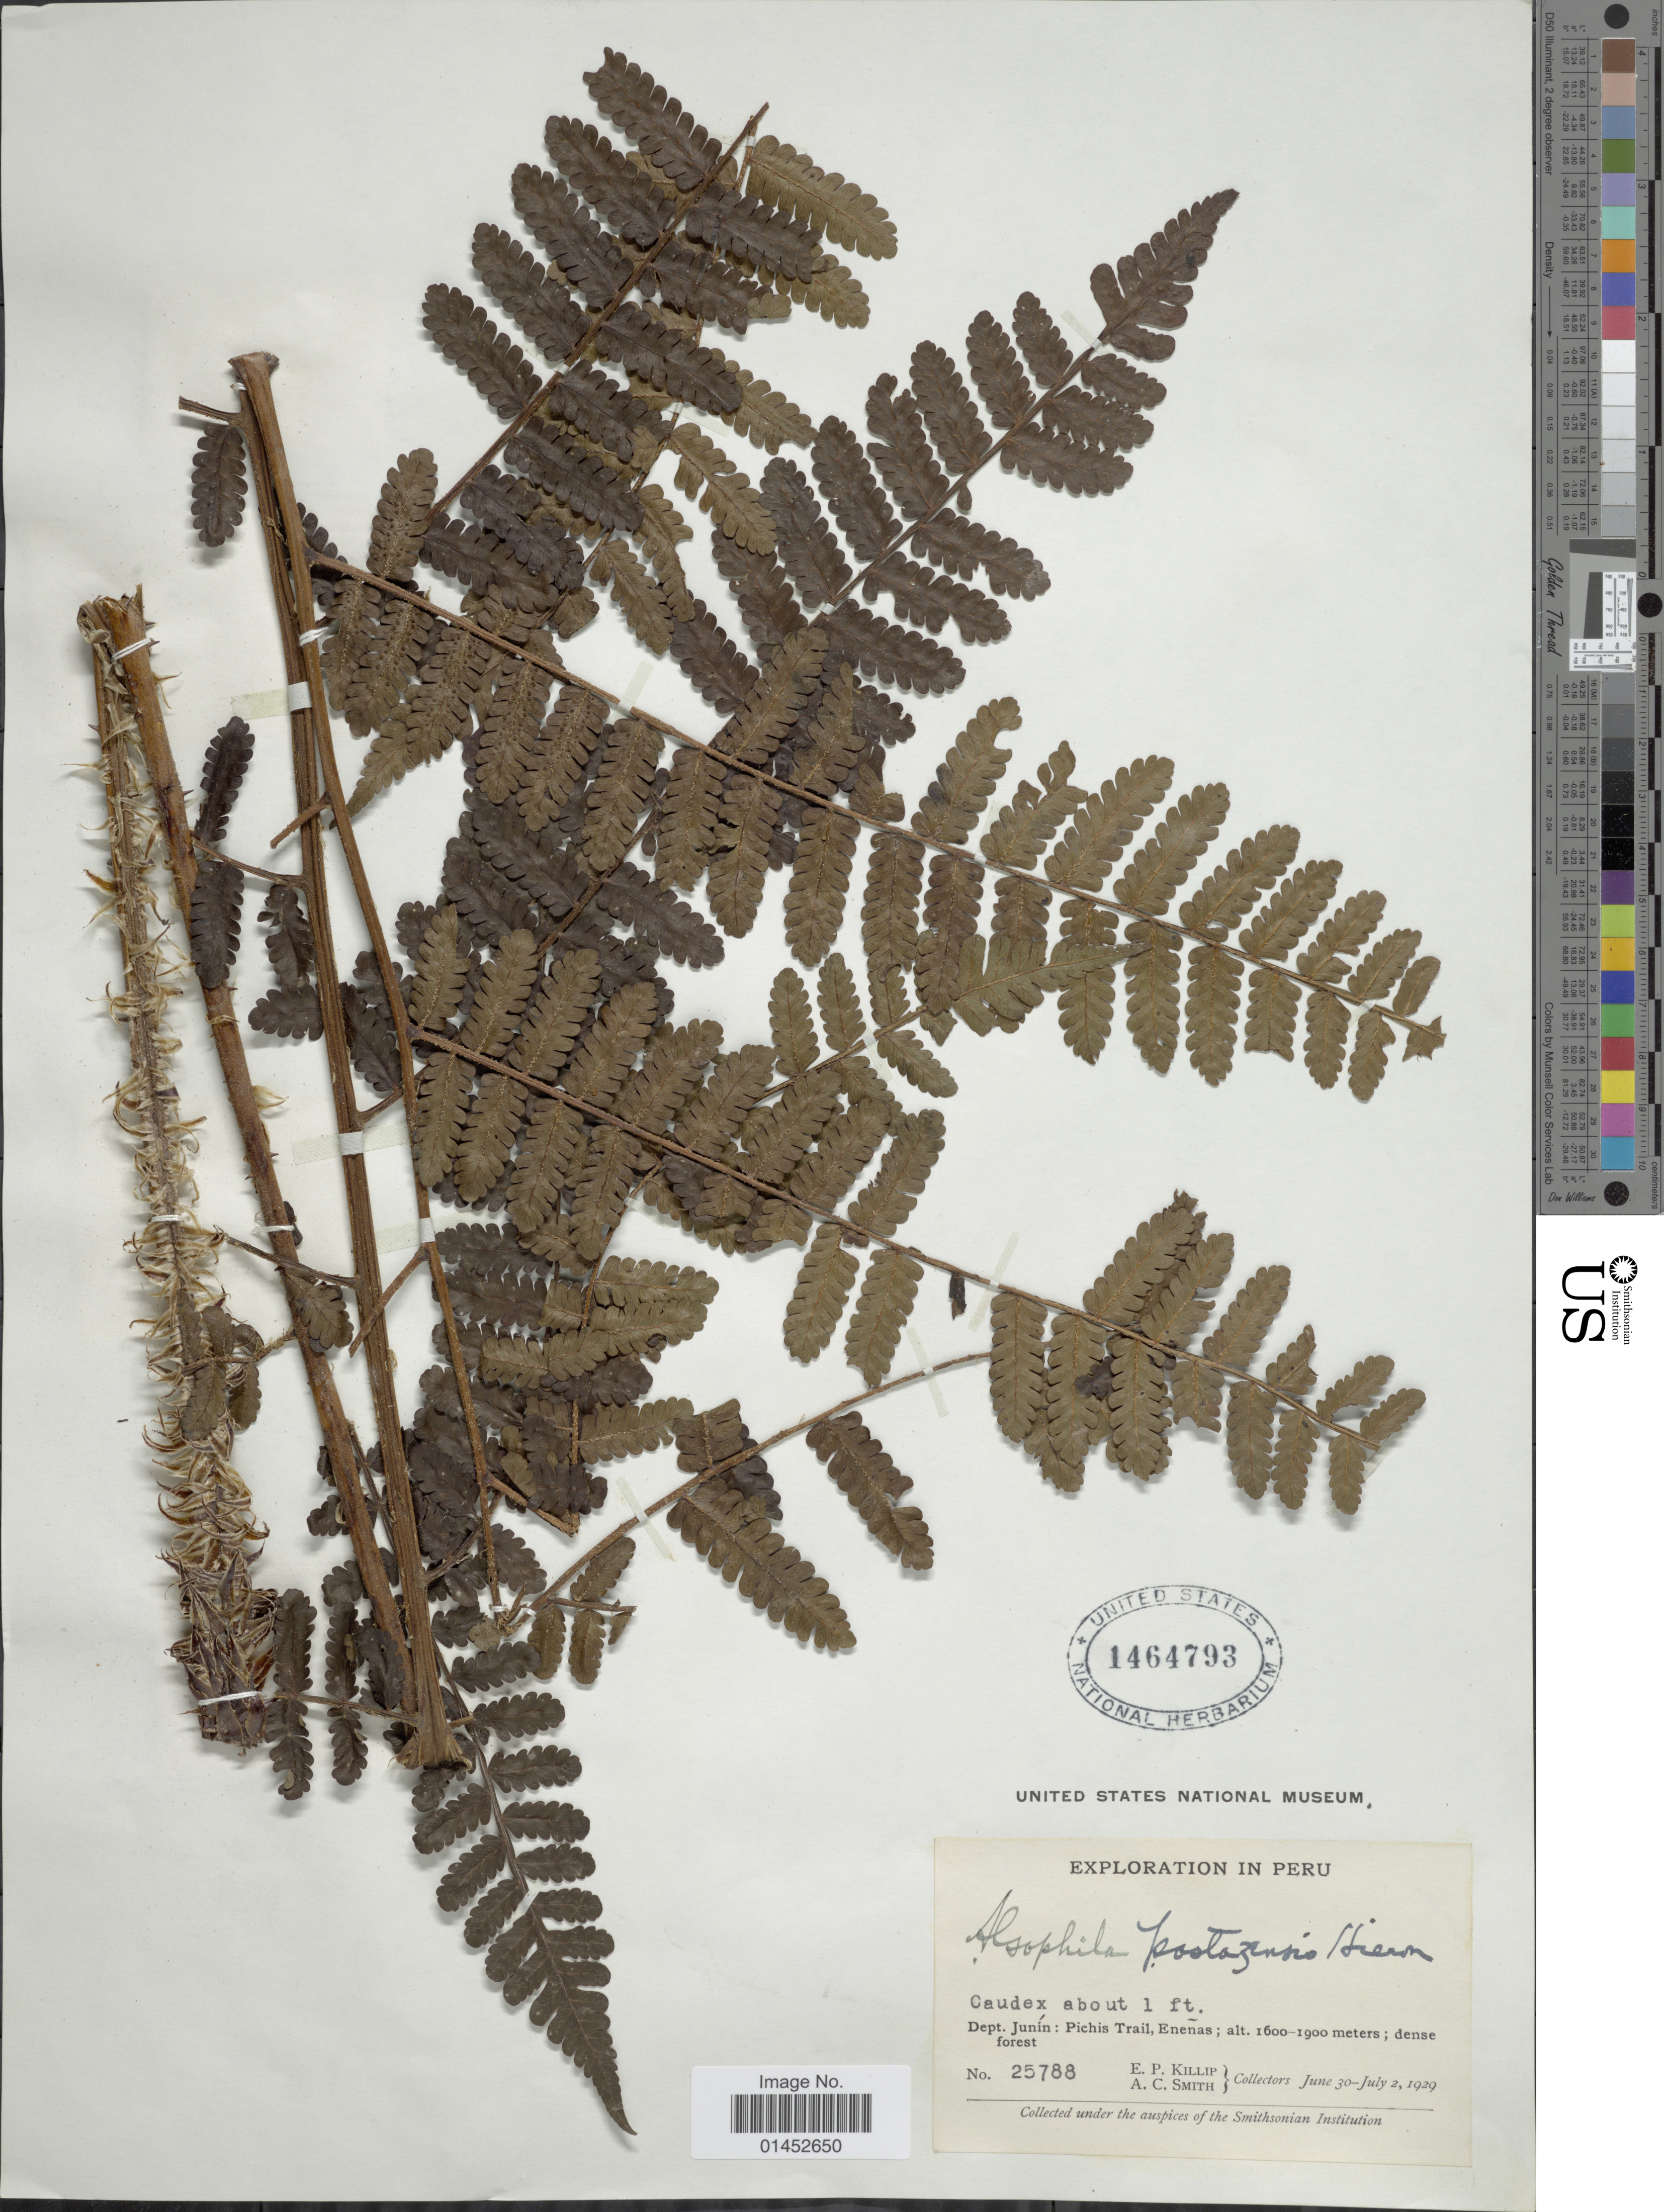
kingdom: Plantae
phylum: Tracheophyta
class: Polypodiopsida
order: Cyatheales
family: Cyatheaceae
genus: Cyathea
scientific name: Cyathea pungens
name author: (Willd.) Domin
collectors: E. P. Killip & A. C. Smith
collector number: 25788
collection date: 1929-06-30/1929-07-02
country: Peru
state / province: Junín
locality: Dept. Junín: Pichis Trail, Eneñas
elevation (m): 1600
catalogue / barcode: US 1464793